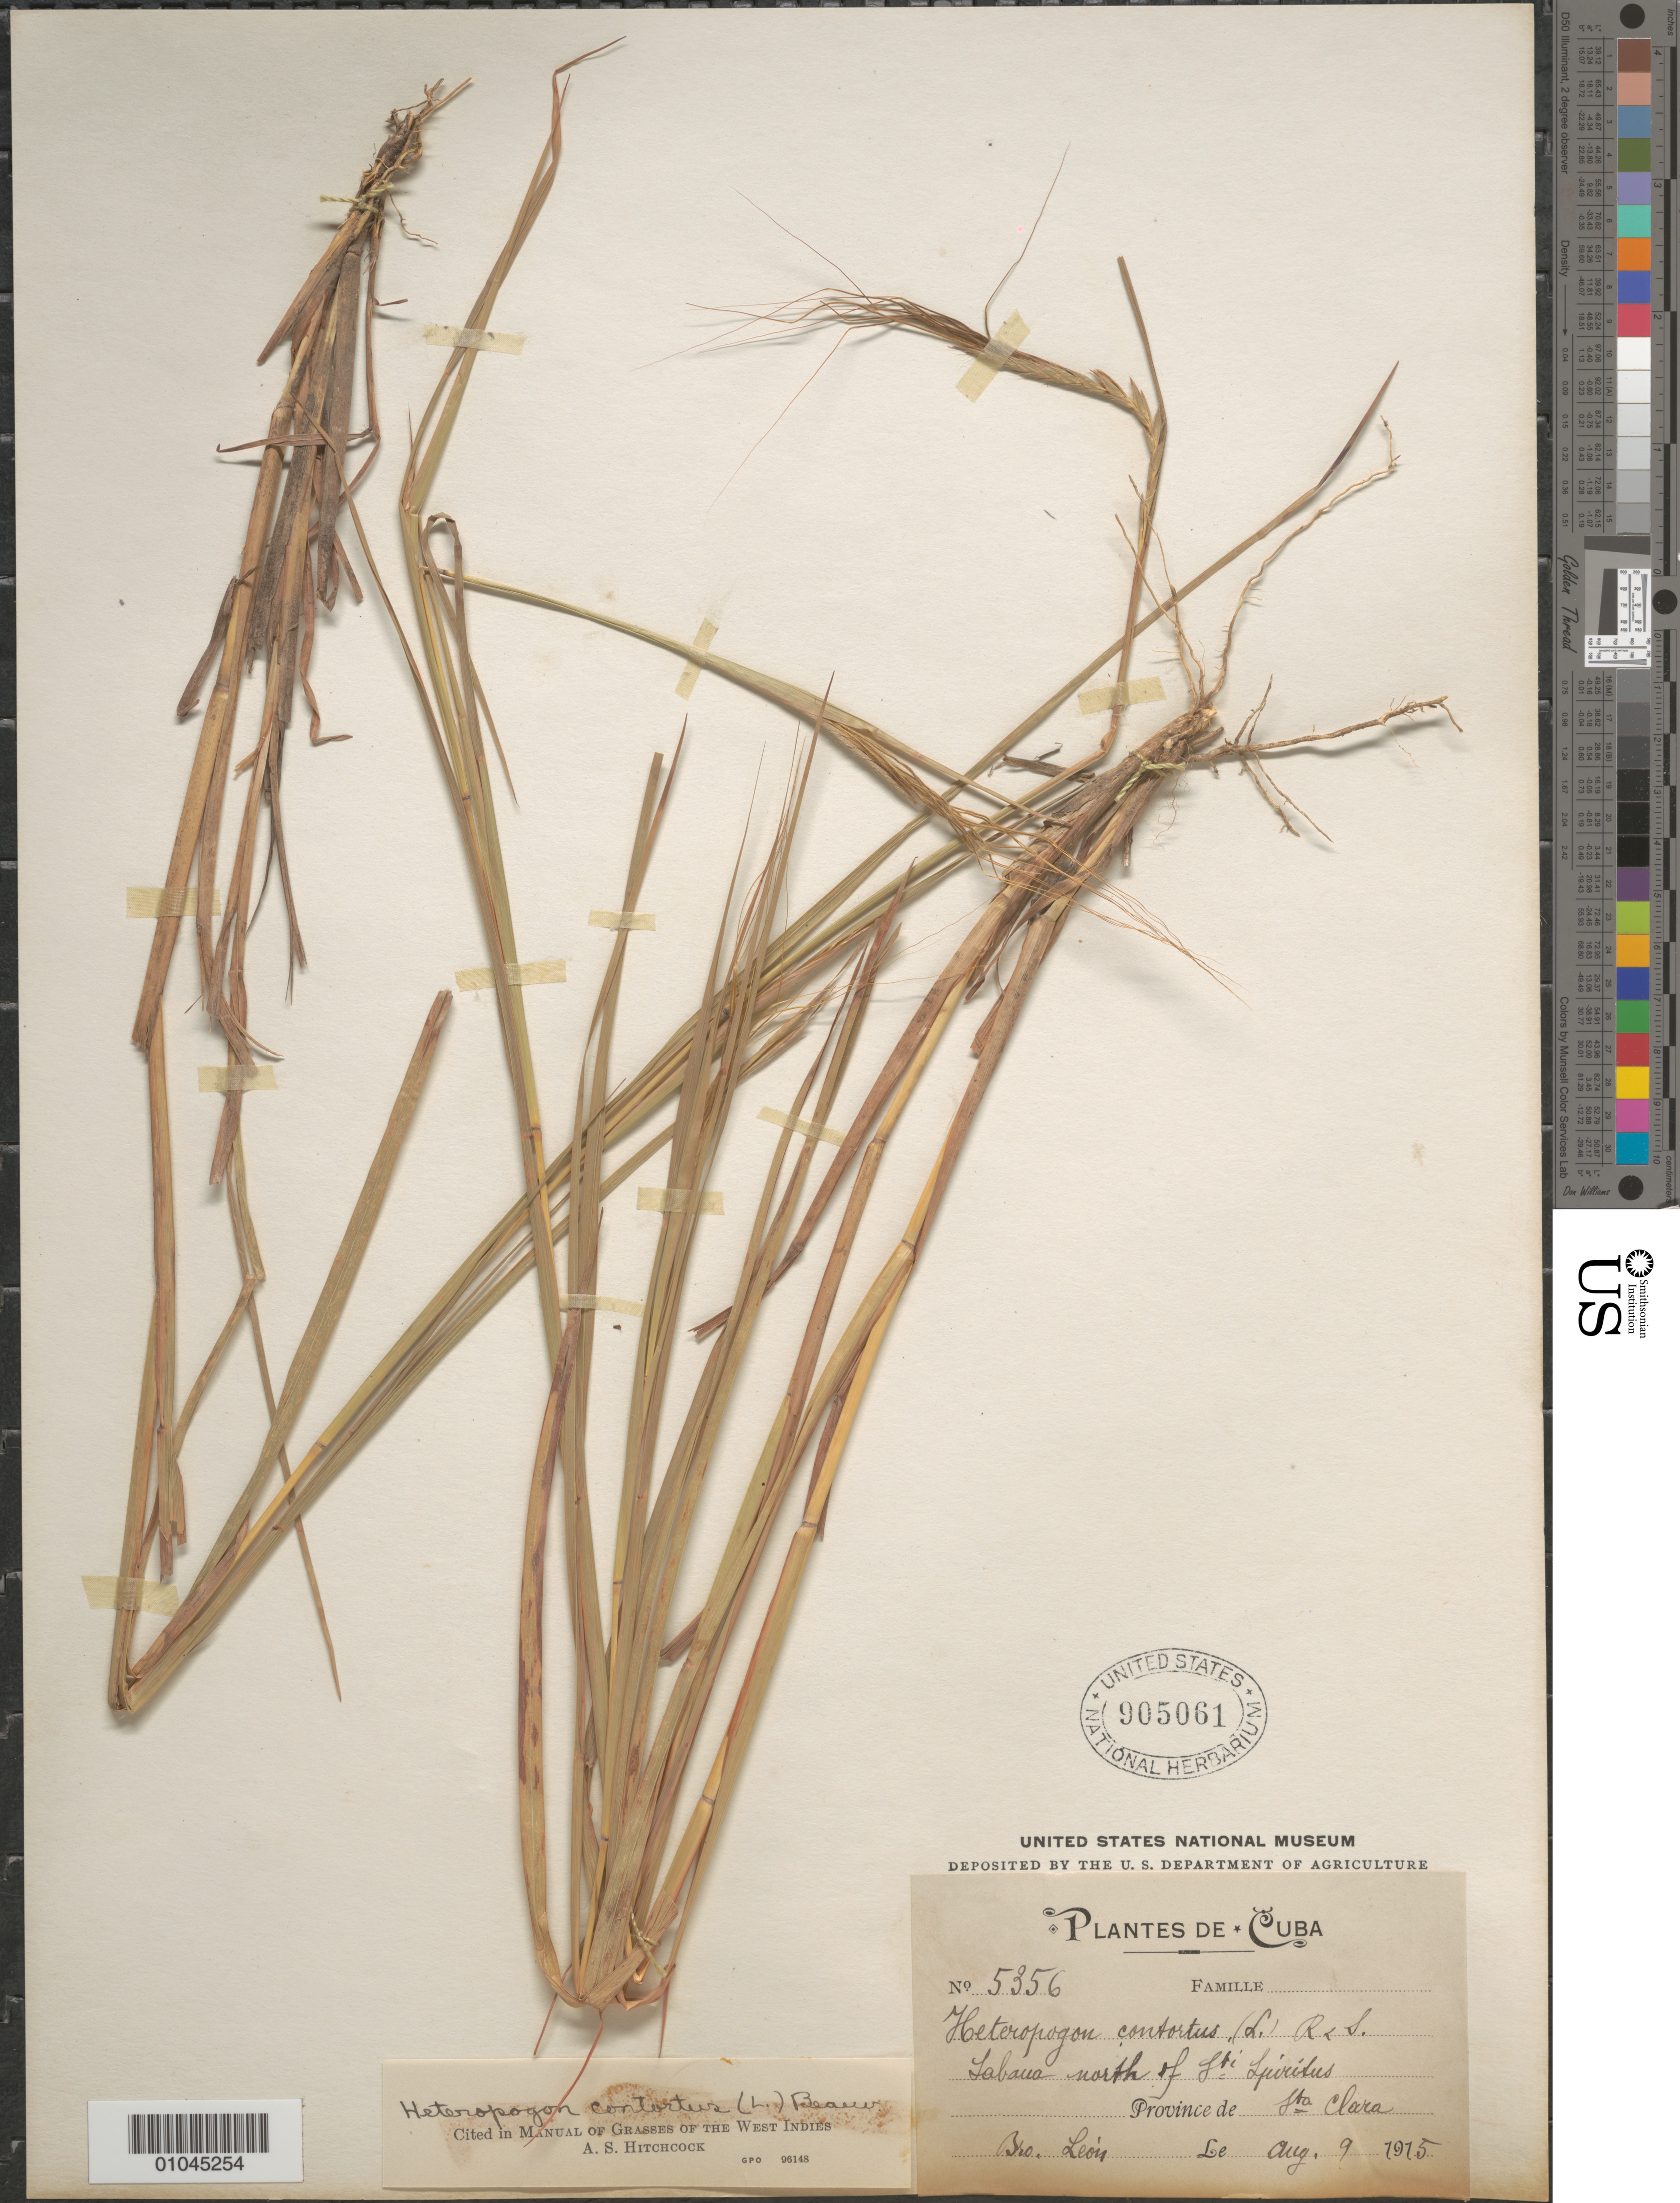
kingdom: Plantae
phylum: Tracheophyta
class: Liliopsida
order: Poales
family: Poaceae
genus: Heteropogon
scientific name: Heteropogon contortus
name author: (L.) P. Beauv. ex Roem. & Schult.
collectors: Bro. León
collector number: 5356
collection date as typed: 09 Aug 1915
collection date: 1915-08-09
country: Cuba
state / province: Villa Clara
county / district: Santa Clara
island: Cuba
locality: North of Sancti Spiritus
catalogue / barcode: US 905061